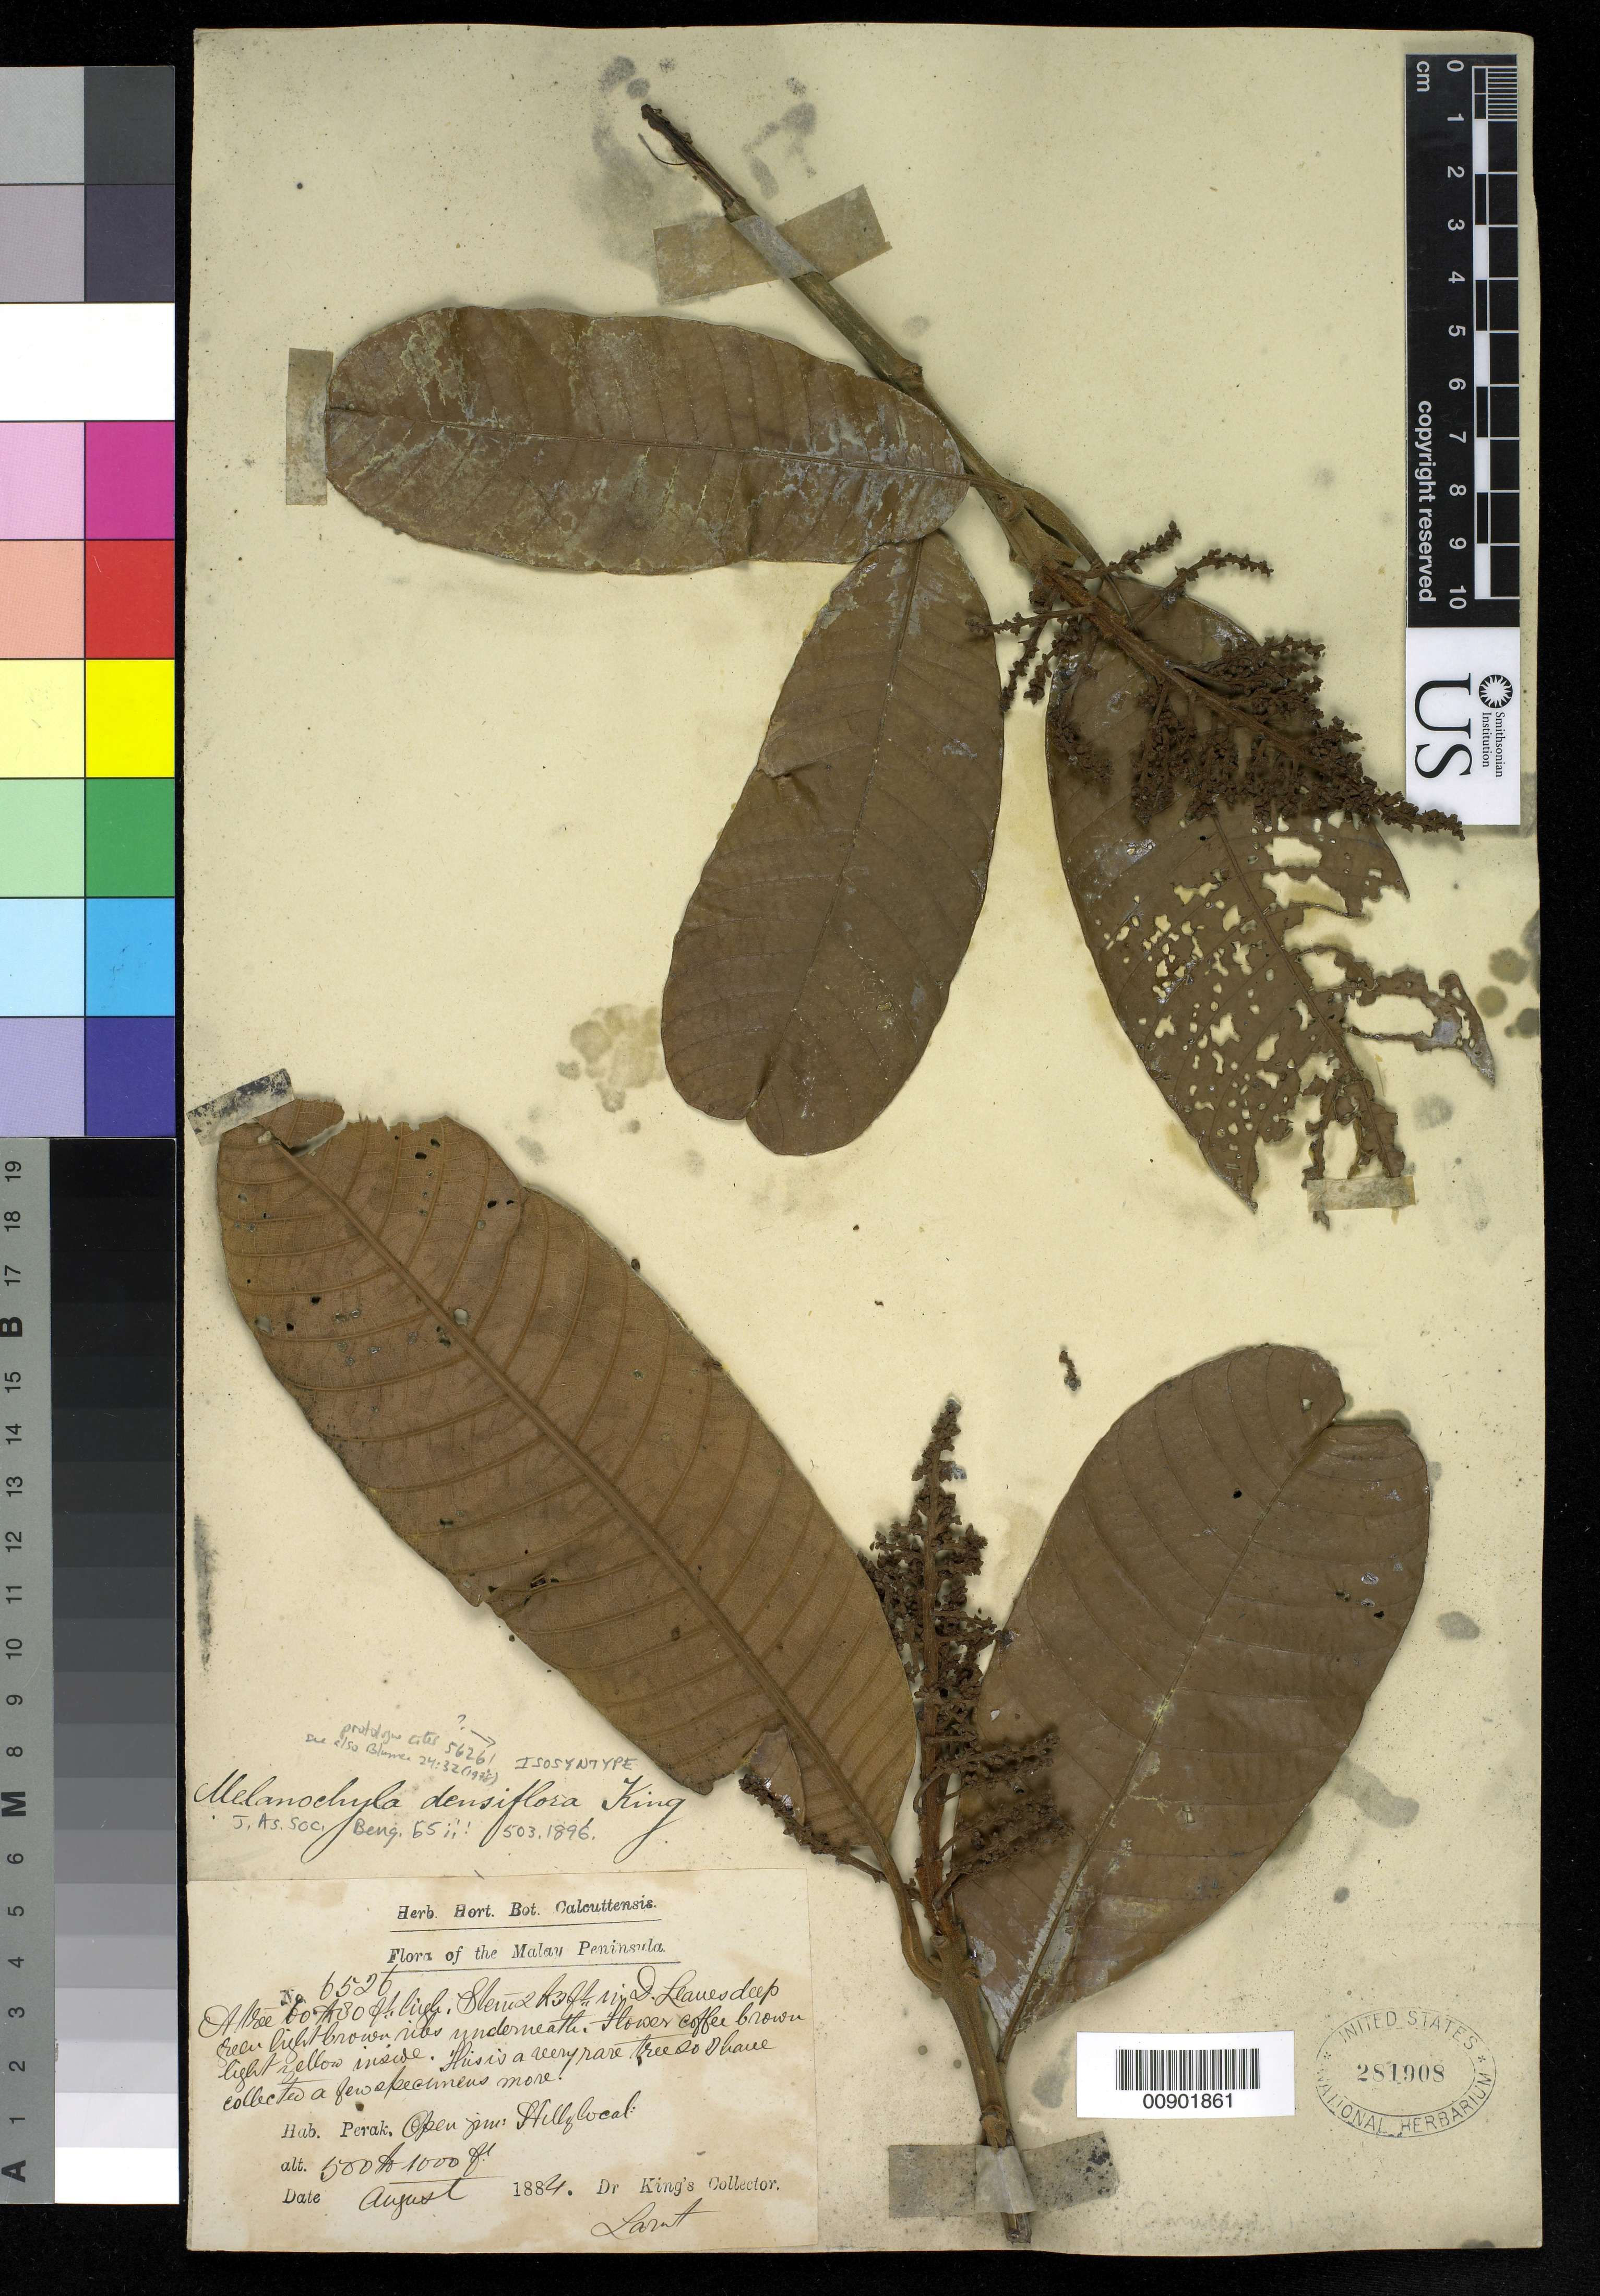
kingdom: Plantae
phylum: Tracheophyta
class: Magnoliopsida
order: Sapindales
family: Anacardiaceae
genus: Melanochyla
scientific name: Melanochyla densiflora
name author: King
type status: Possible Syntype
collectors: Dr. King's collector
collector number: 6526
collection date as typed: Aug 1884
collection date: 1884-08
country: Malaysia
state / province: Perak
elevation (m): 152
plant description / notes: Dubiously type material; protologue cites collection number as 5626, as does Ding Hou in Blumea 24: 32 (1978).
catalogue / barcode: US 281908